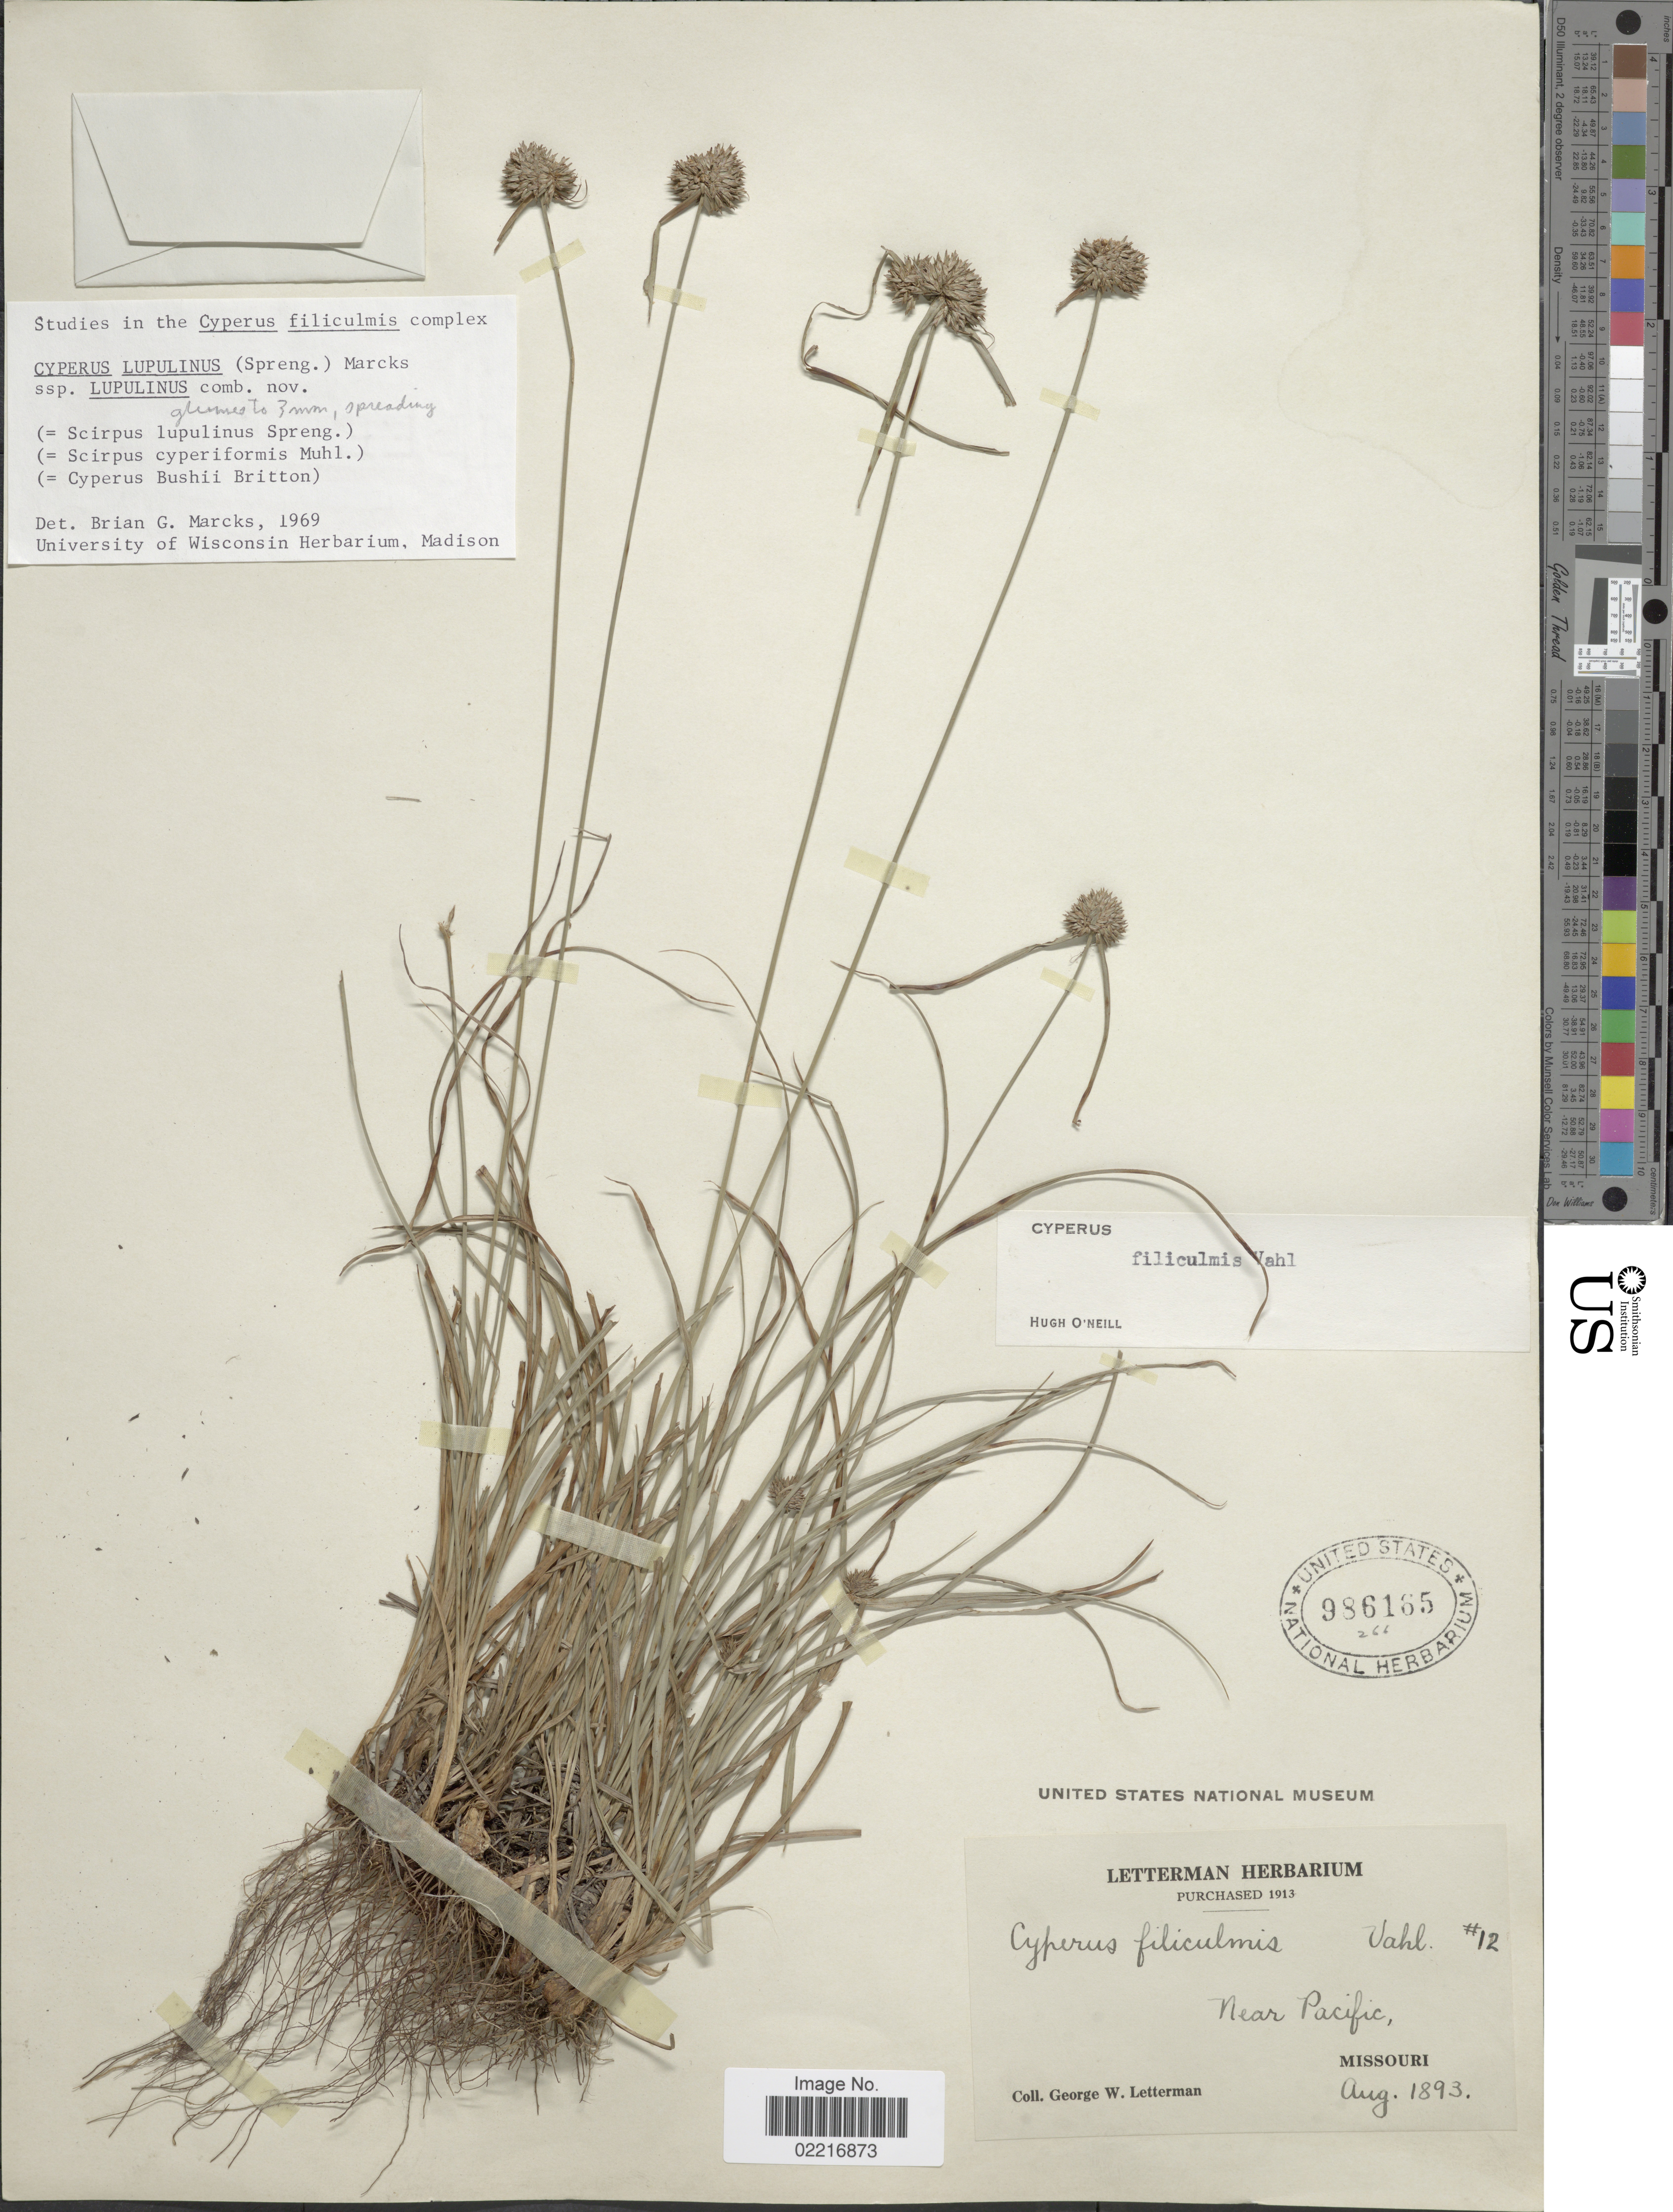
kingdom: Plantae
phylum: Tracheophyta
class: Liliopsida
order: Poales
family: Cyperaceae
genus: Cyperus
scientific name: Cyperus lupulinus subsp. lupulinus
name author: (Spreng.) Marcks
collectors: G. W. Letterman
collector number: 12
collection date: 1893-08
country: United States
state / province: Missouri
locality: Near Pacific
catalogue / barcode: US 986165